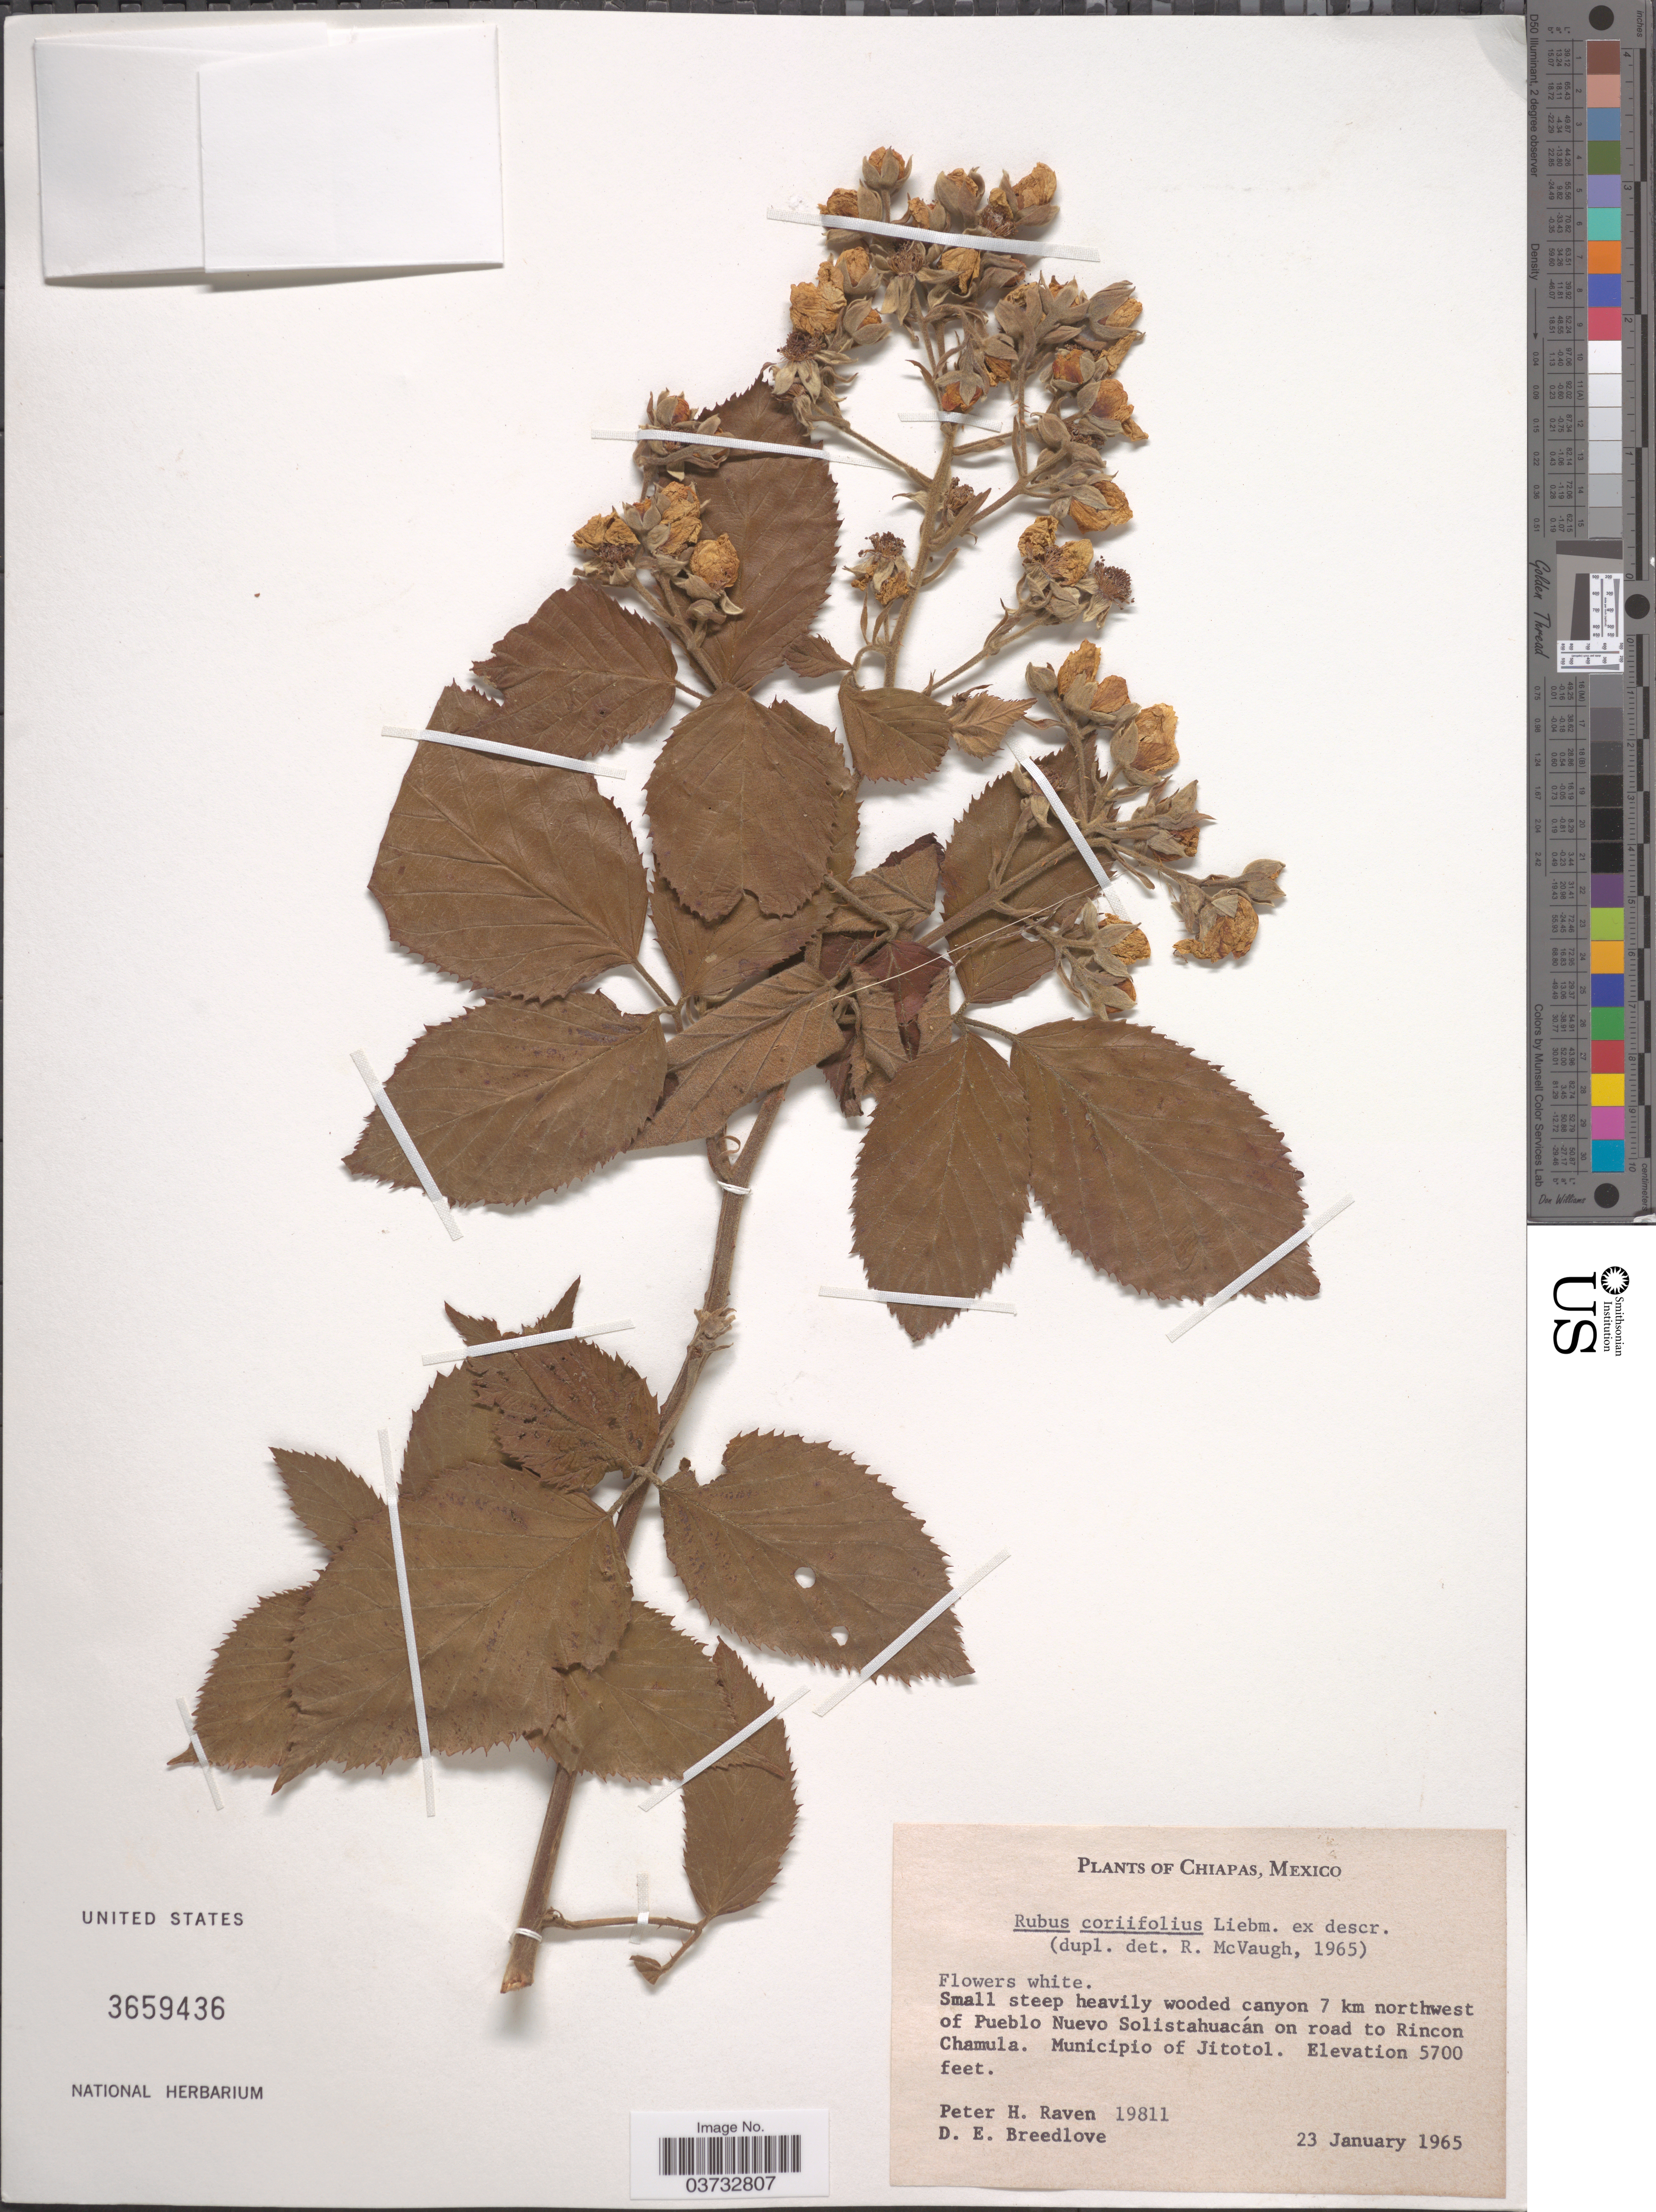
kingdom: Plantae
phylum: Tracheophyta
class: Magnoliopsida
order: Rosales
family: Rosaceae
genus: Rubus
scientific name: Rubus coriifolius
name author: Liebm.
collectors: P. Raven & D. E. Breedlove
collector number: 19811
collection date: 1965-01-23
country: Mexico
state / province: Chiapas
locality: Small steep heavily wooded canyon 7 km northwest of Pueblo Nuevo Solistahuacán on road to Rincon Chamula. Municipio of Jitotol.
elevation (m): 1737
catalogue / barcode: US 3659436